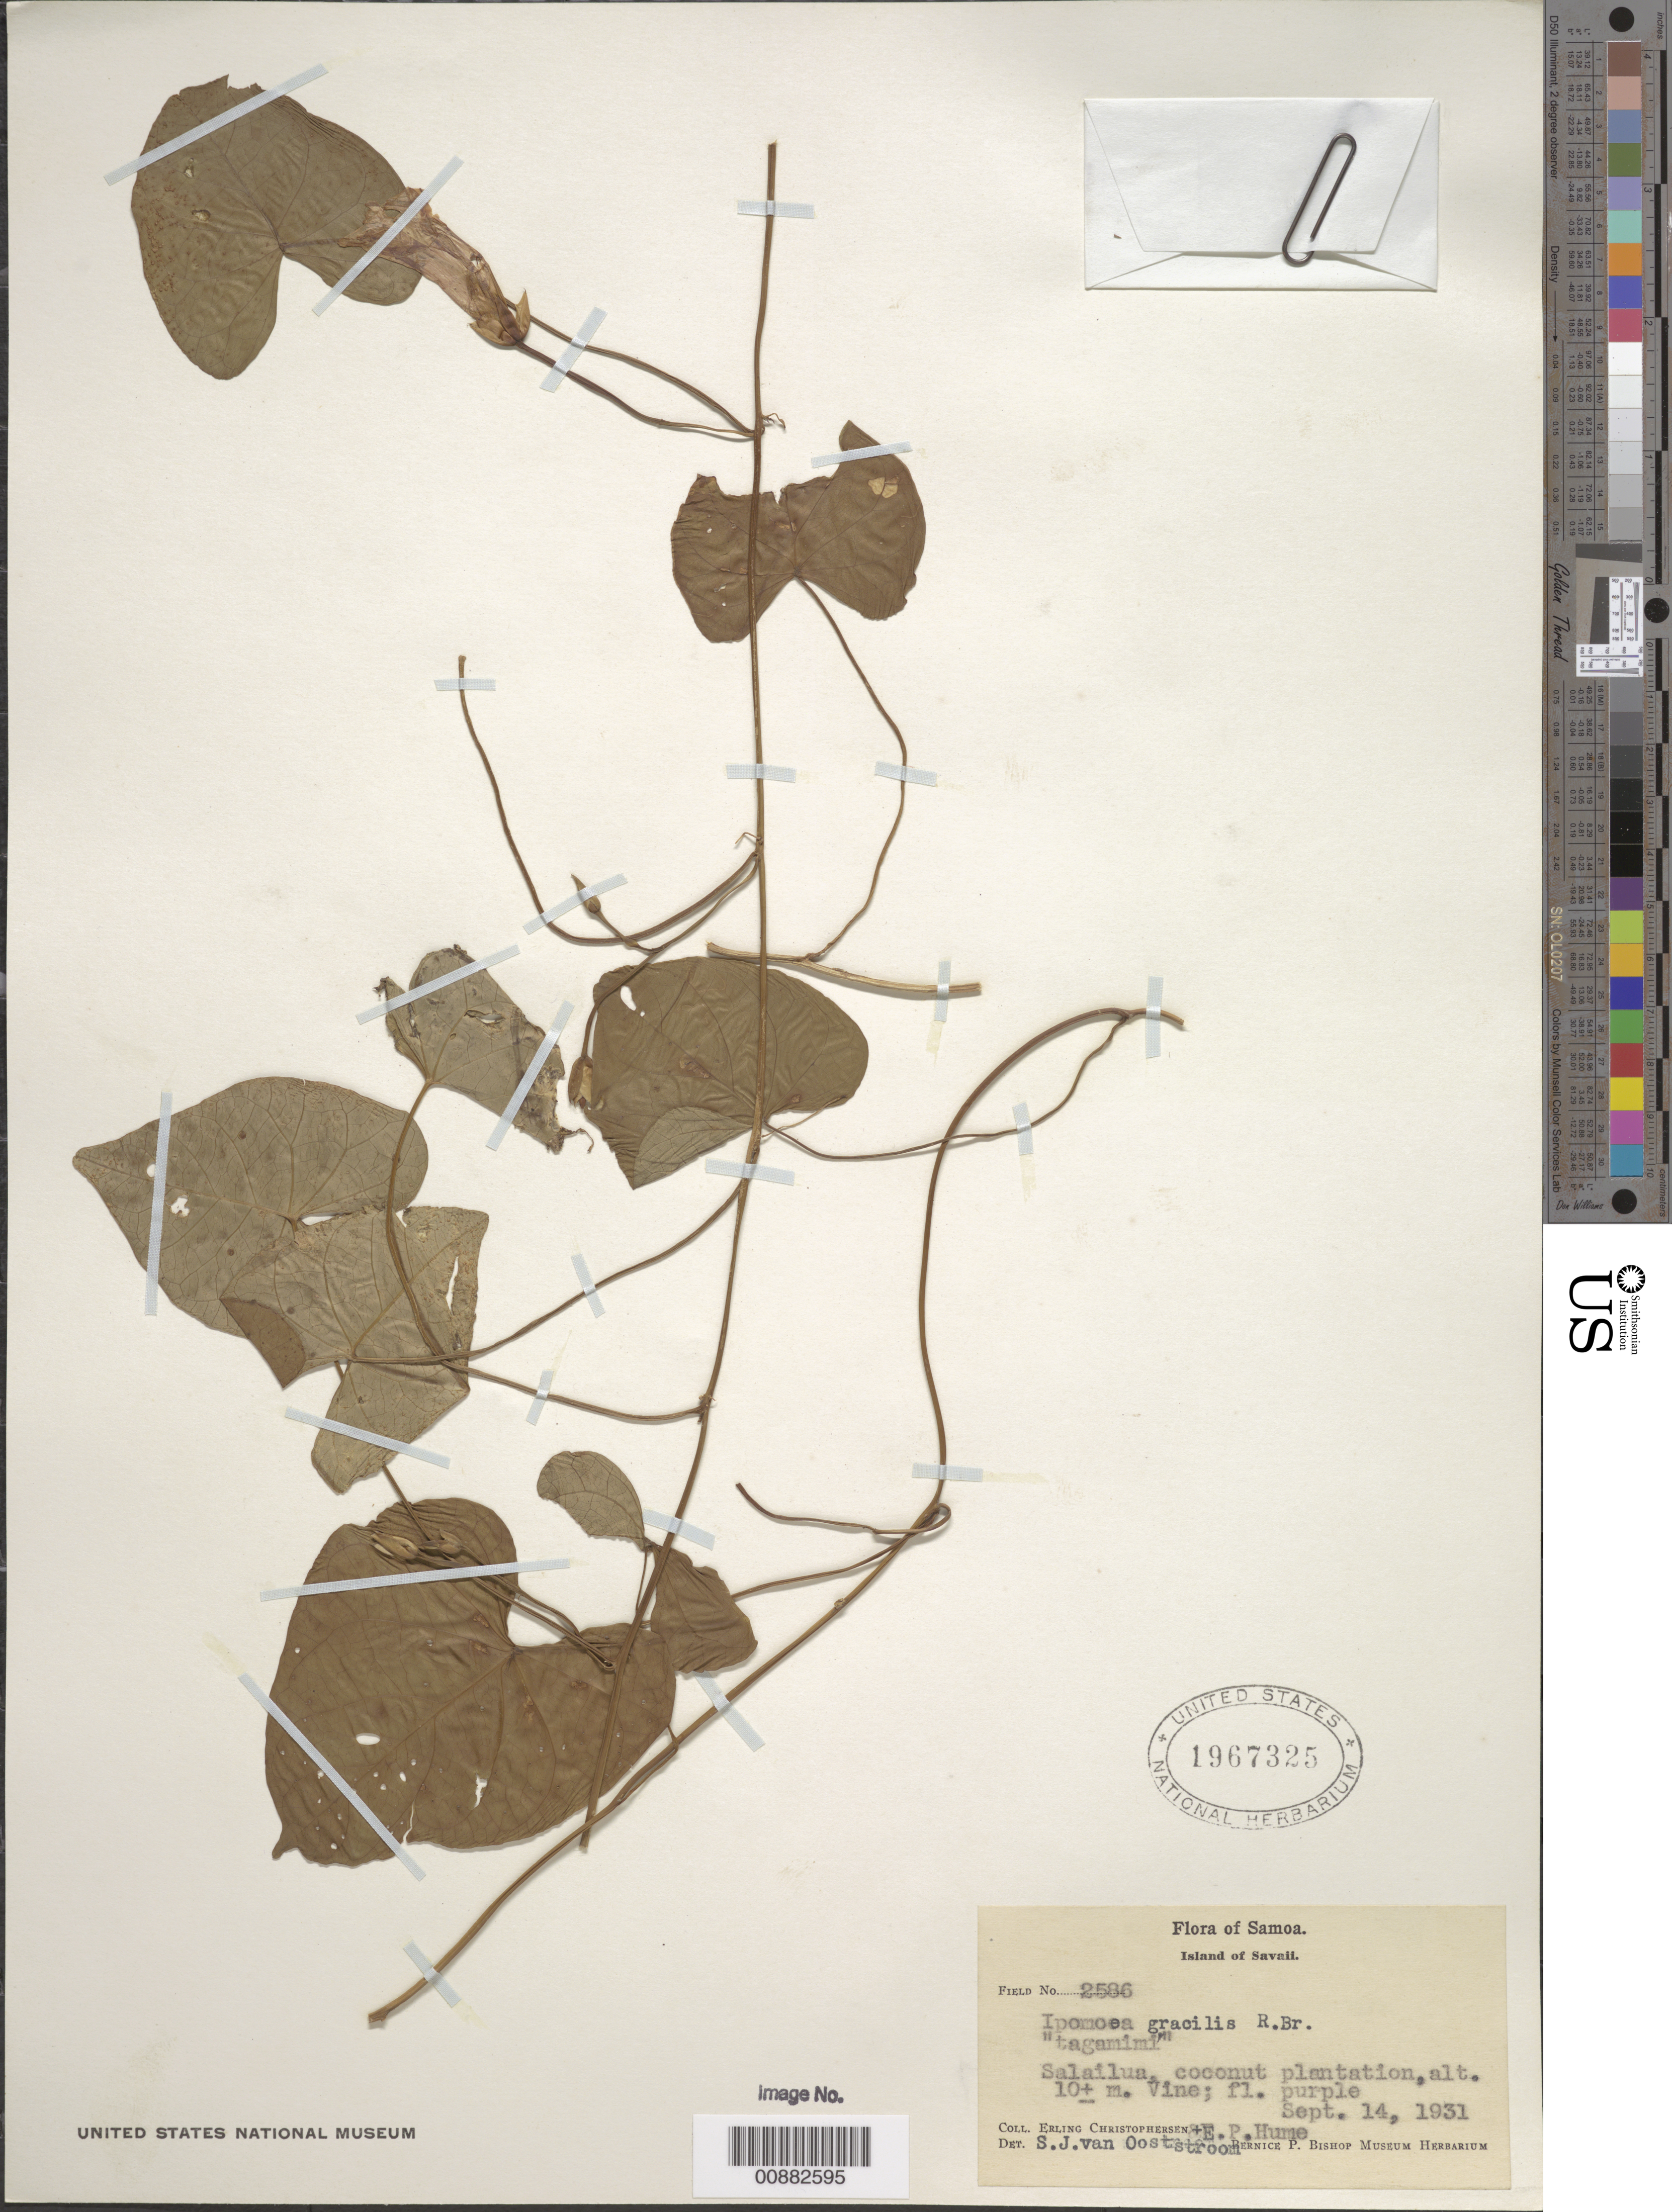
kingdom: Plantae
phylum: Tracheophyta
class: Magnoliopsida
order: Solanales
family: Convolvulaceae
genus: Ipomoea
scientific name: Ipomoea gracilis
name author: R. Br.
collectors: E. Christophersen & E. Hume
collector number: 2586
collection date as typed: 14 Sep 1931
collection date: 1931-09-14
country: Samoa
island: Savai'i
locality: Salailua, coconut plantation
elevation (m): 10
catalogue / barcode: US 1967325